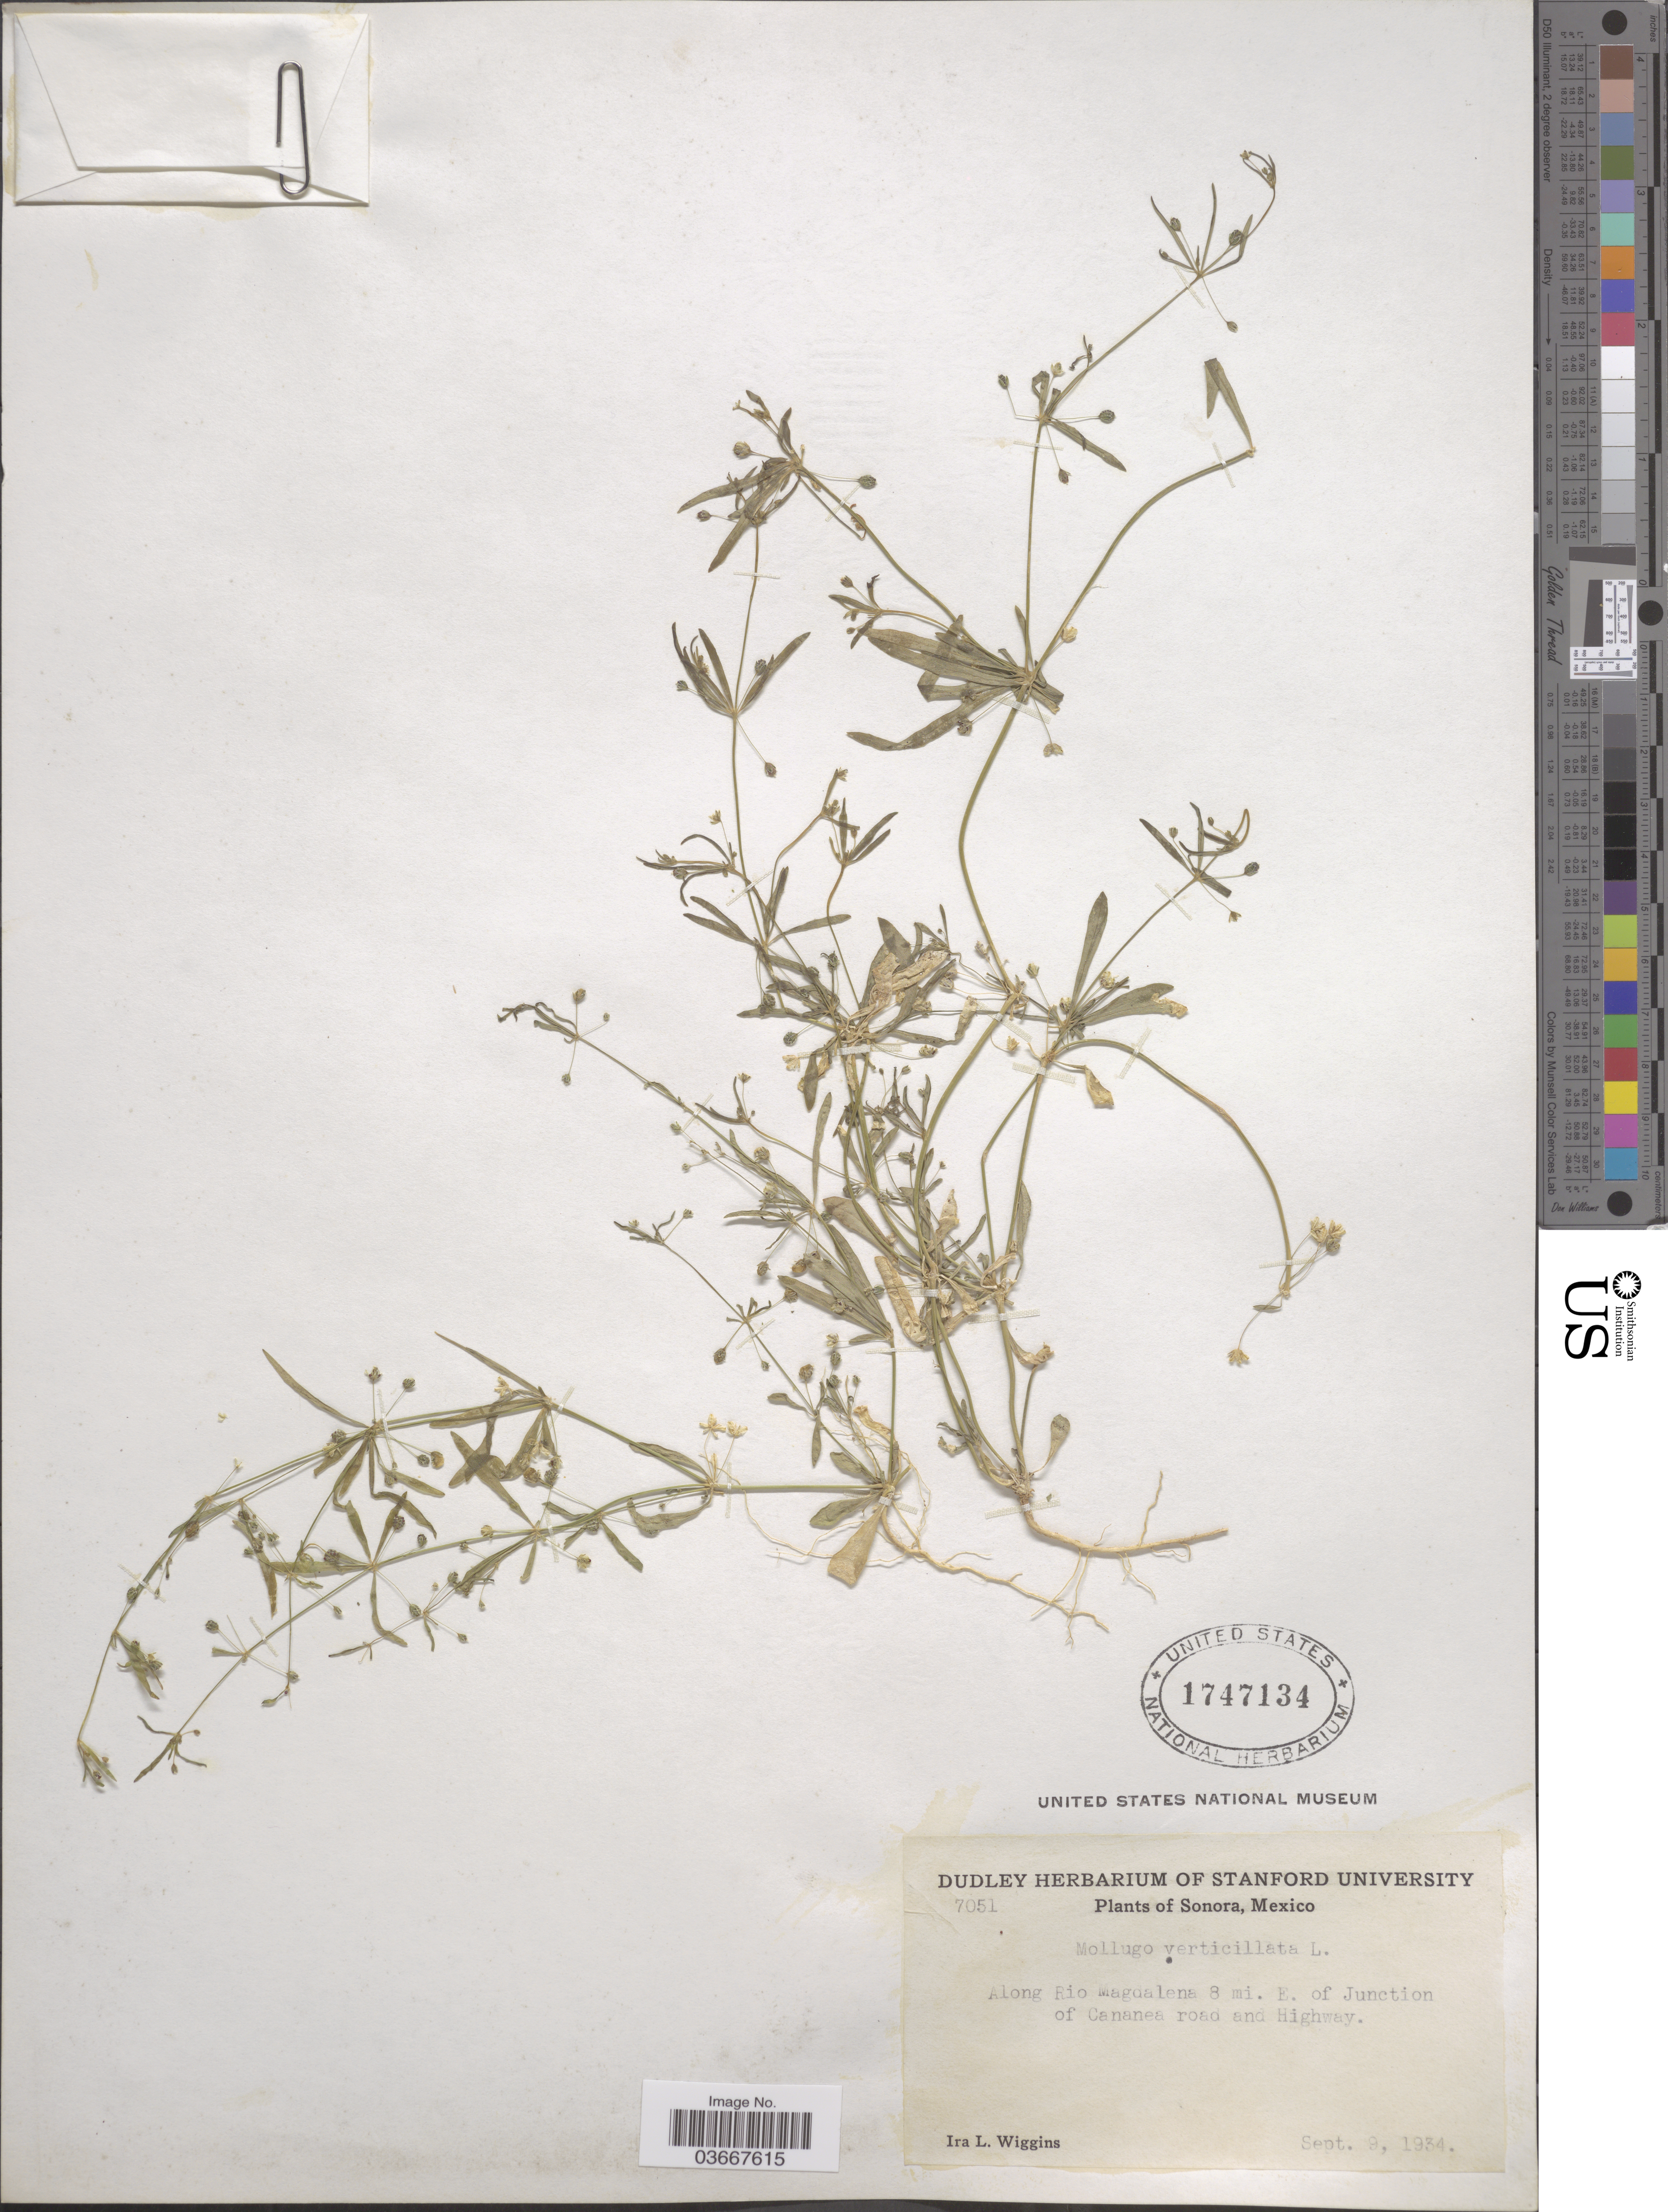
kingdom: Plantae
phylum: Tracheophyta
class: Magnoliopsida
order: Caryophyllales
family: Molluginaceae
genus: Mollugo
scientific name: Mollugo verticillata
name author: L.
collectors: I. L. Wiggins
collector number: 7051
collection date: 1934-09-09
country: Mexico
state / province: Sonora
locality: Along Rio Magdalena 8 mi. E. of Junction of Cananea road on Highway.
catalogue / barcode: US 1747134